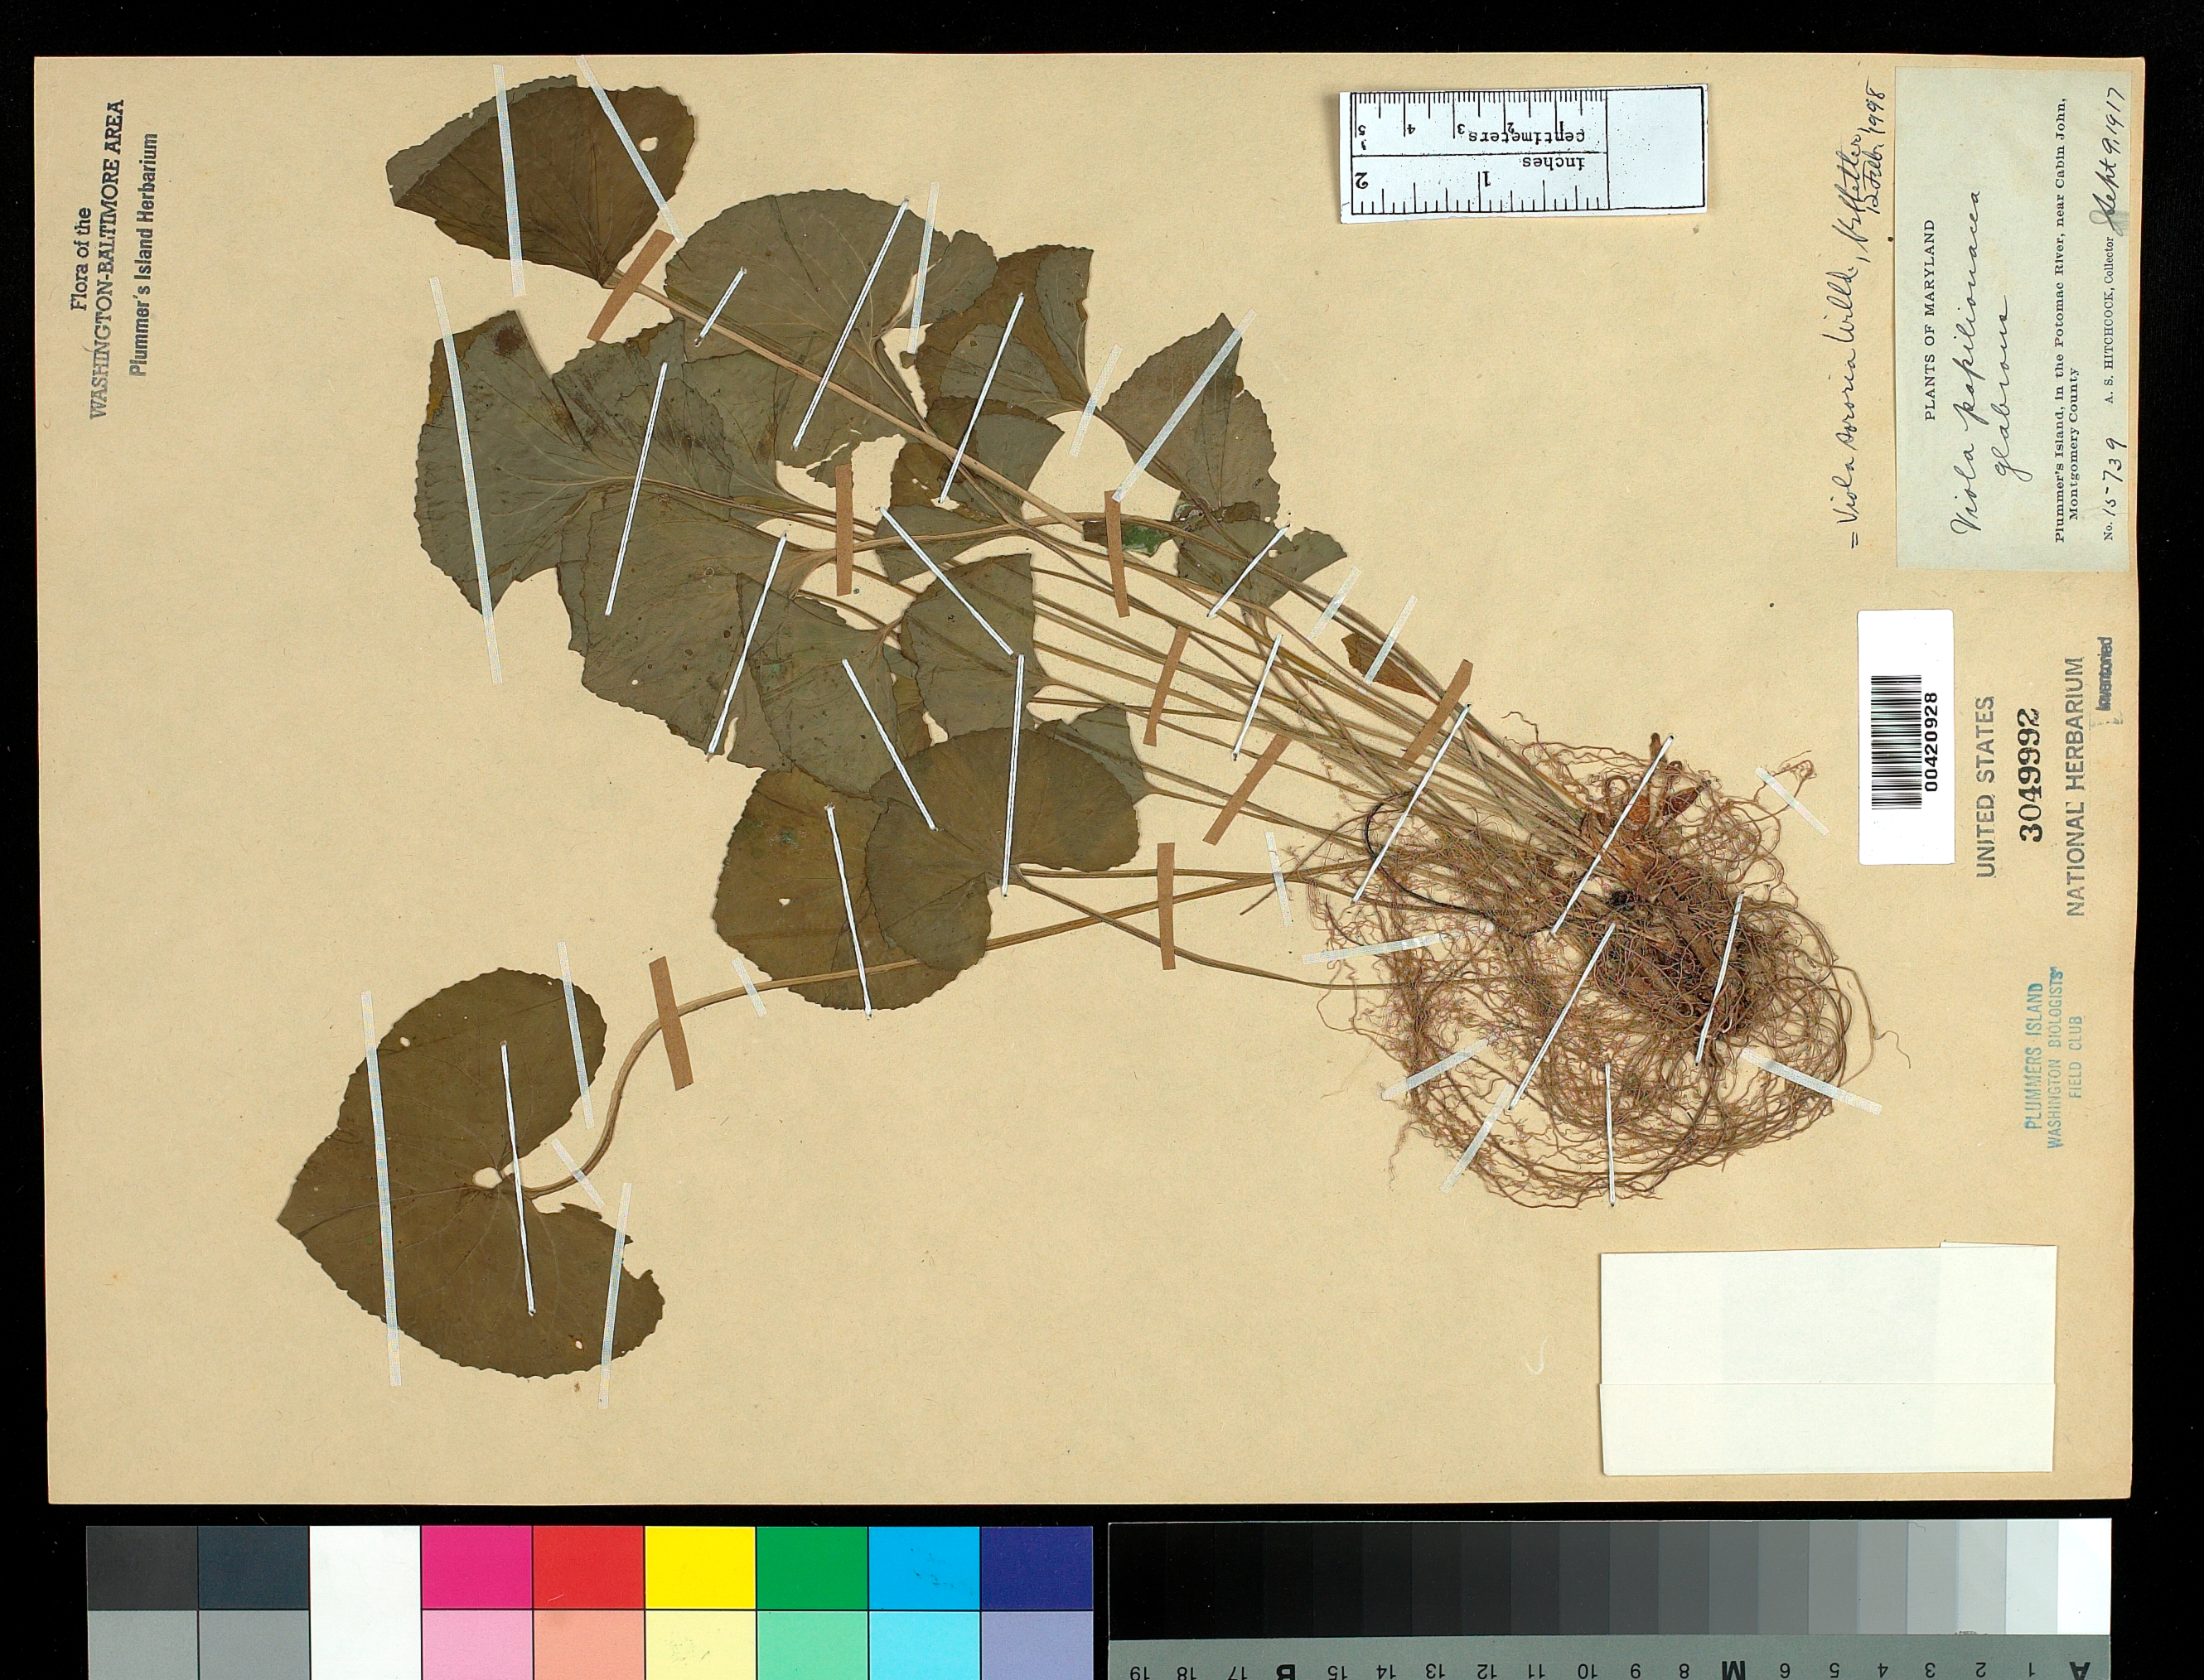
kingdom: Plantae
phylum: Tracheophyta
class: Magnoliopsida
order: Malpighiales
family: Violaceae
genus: Viola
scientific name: Viola sororia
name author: Willd.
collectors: A. S. Hitchcock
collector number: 15739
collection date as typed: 09 Sep 1917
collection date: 1917-09-09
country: United States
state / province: Maryland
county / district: Montgomery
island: Plummers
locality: Plummer's Island Plummers Island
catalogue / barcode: US 3049992